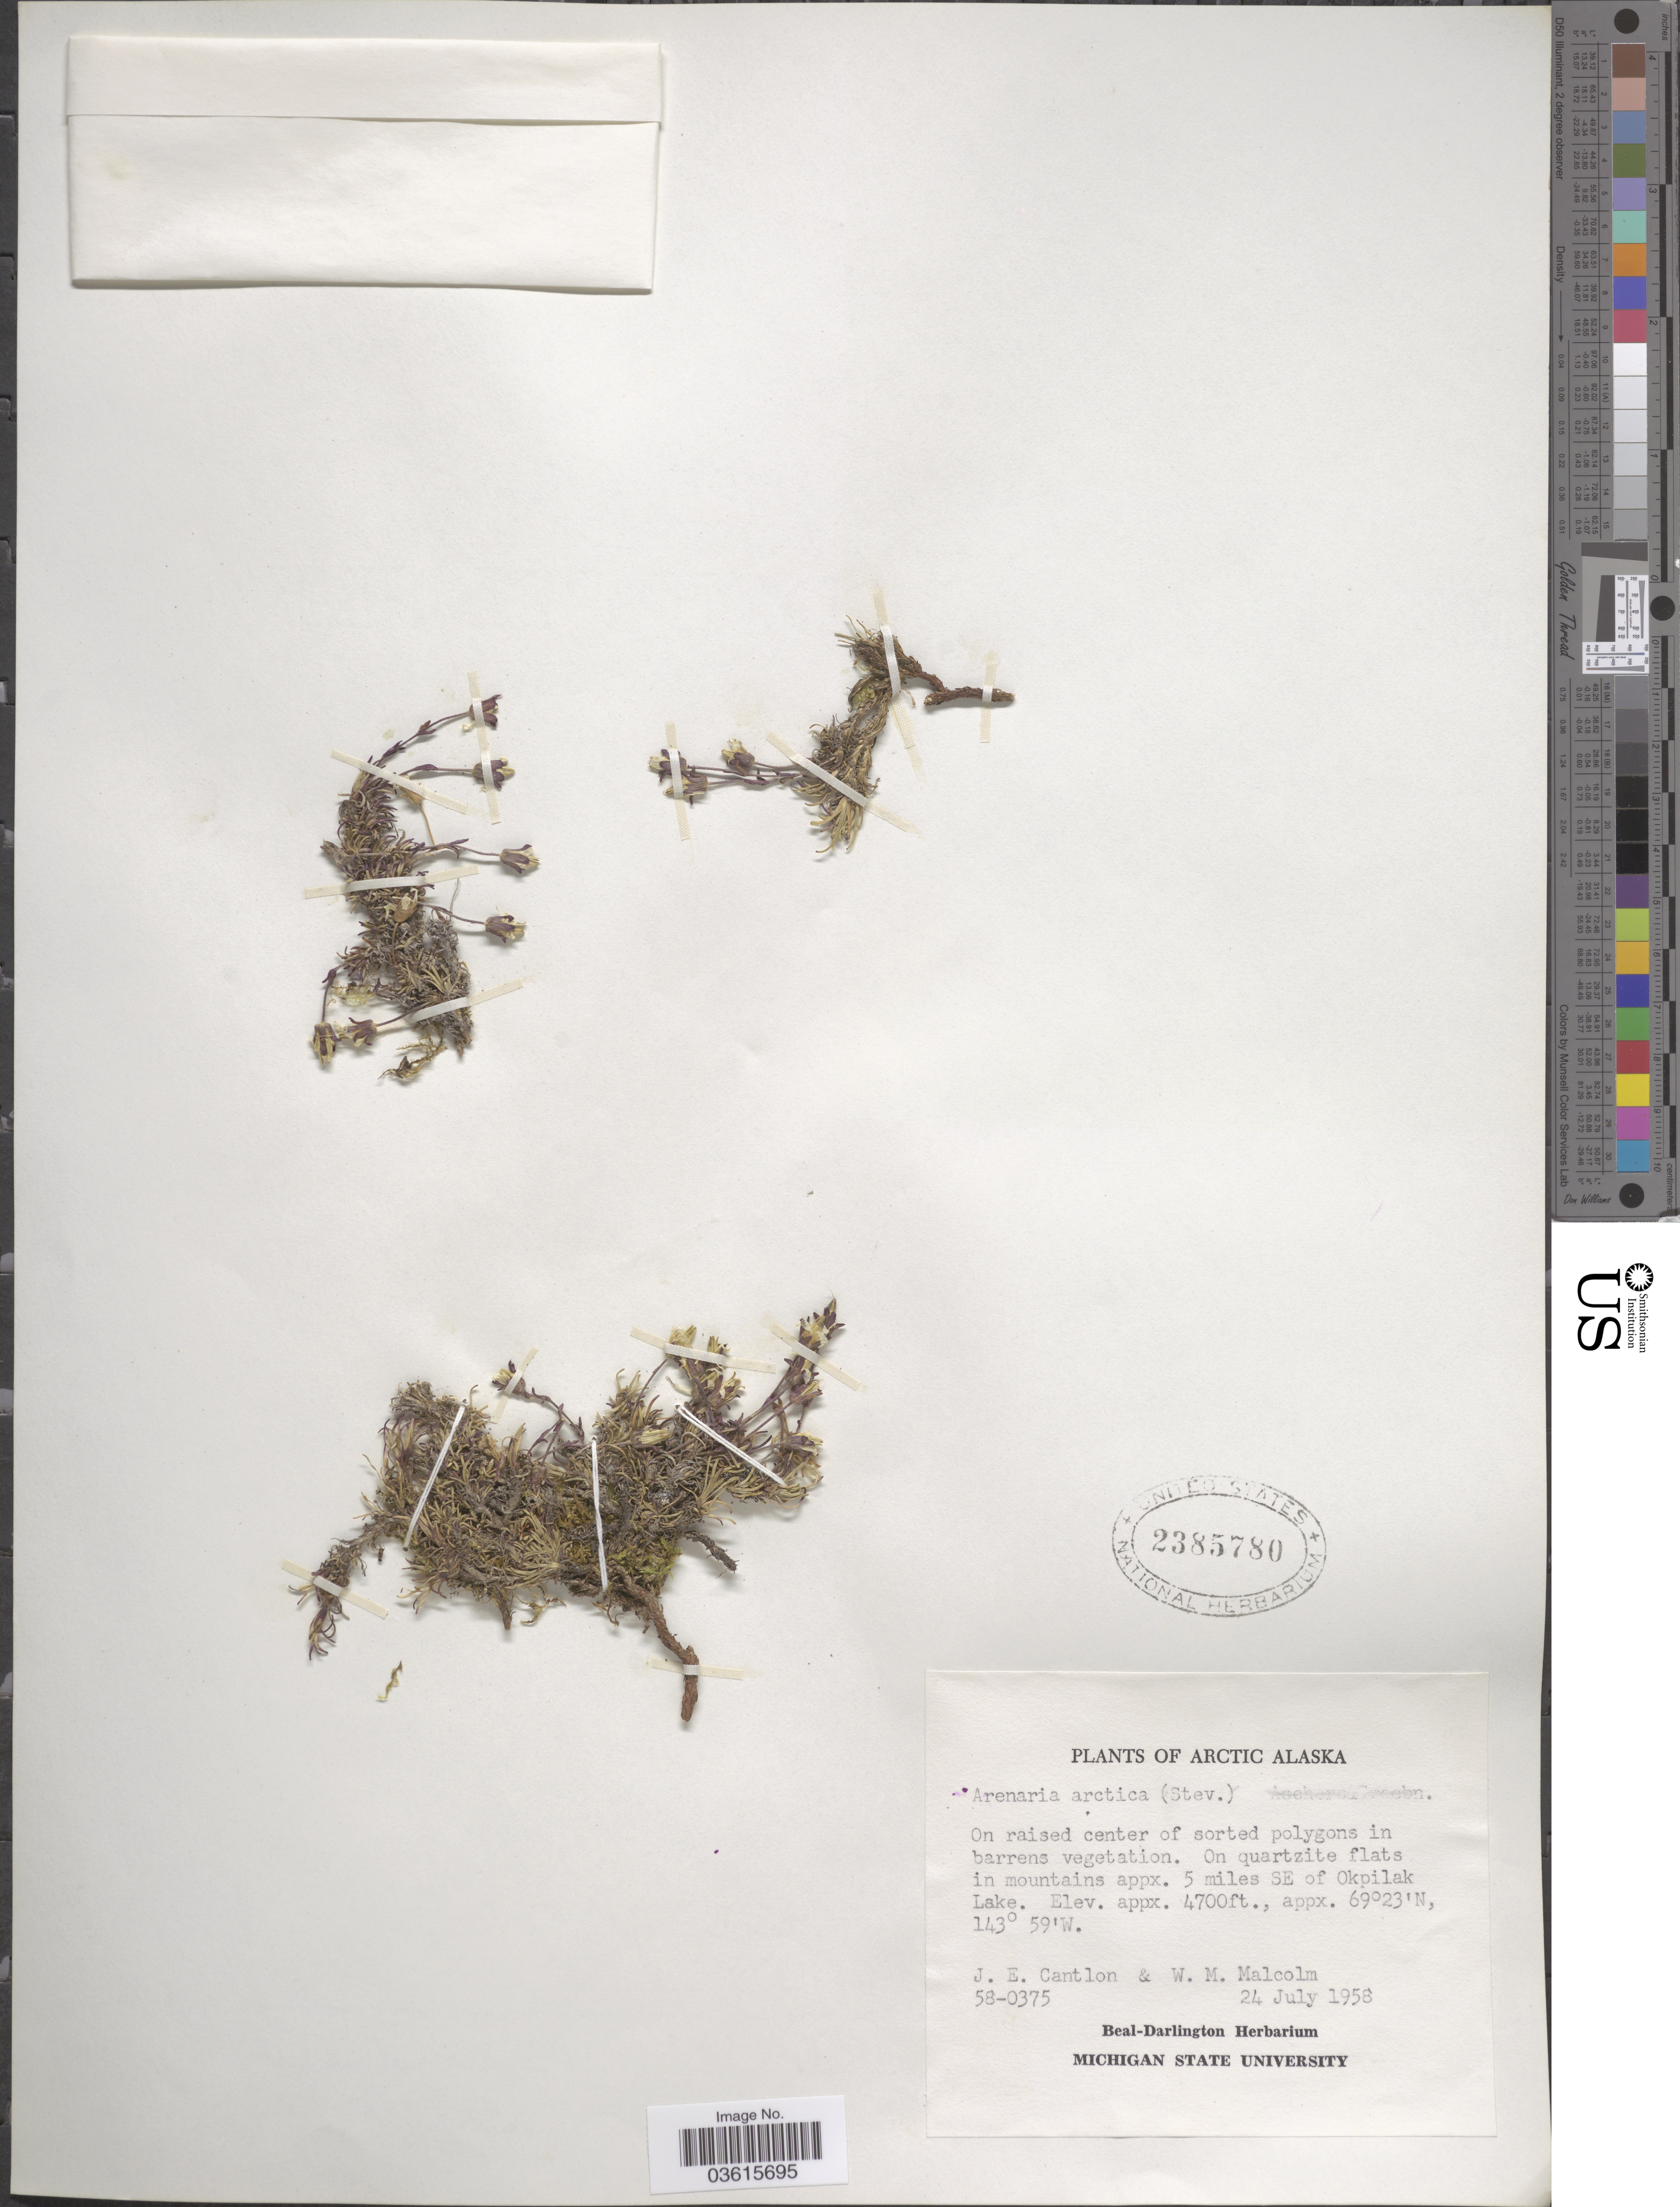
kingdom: Plantae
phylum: Tracheophyta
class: Magnoliopsida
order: Caryophyllales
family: Caryophyllaceae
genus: Cherleria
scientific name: Cherleria arctica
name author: (Steven ex Ser.) A.J. Moore & Dillenb.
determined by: Strong, Mark T., (BOT), Smithsonian Institution - National Museum of Natural History (UNITED STATES)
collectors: J. Cantlon & W. Malcolm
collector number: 58-0375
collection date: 1958-07-24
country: United States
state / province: Alaska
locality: Arctic Alaska. Appx. 5 miles SE of Okpilak Lake.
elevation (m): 1433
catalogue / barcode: US 2385780